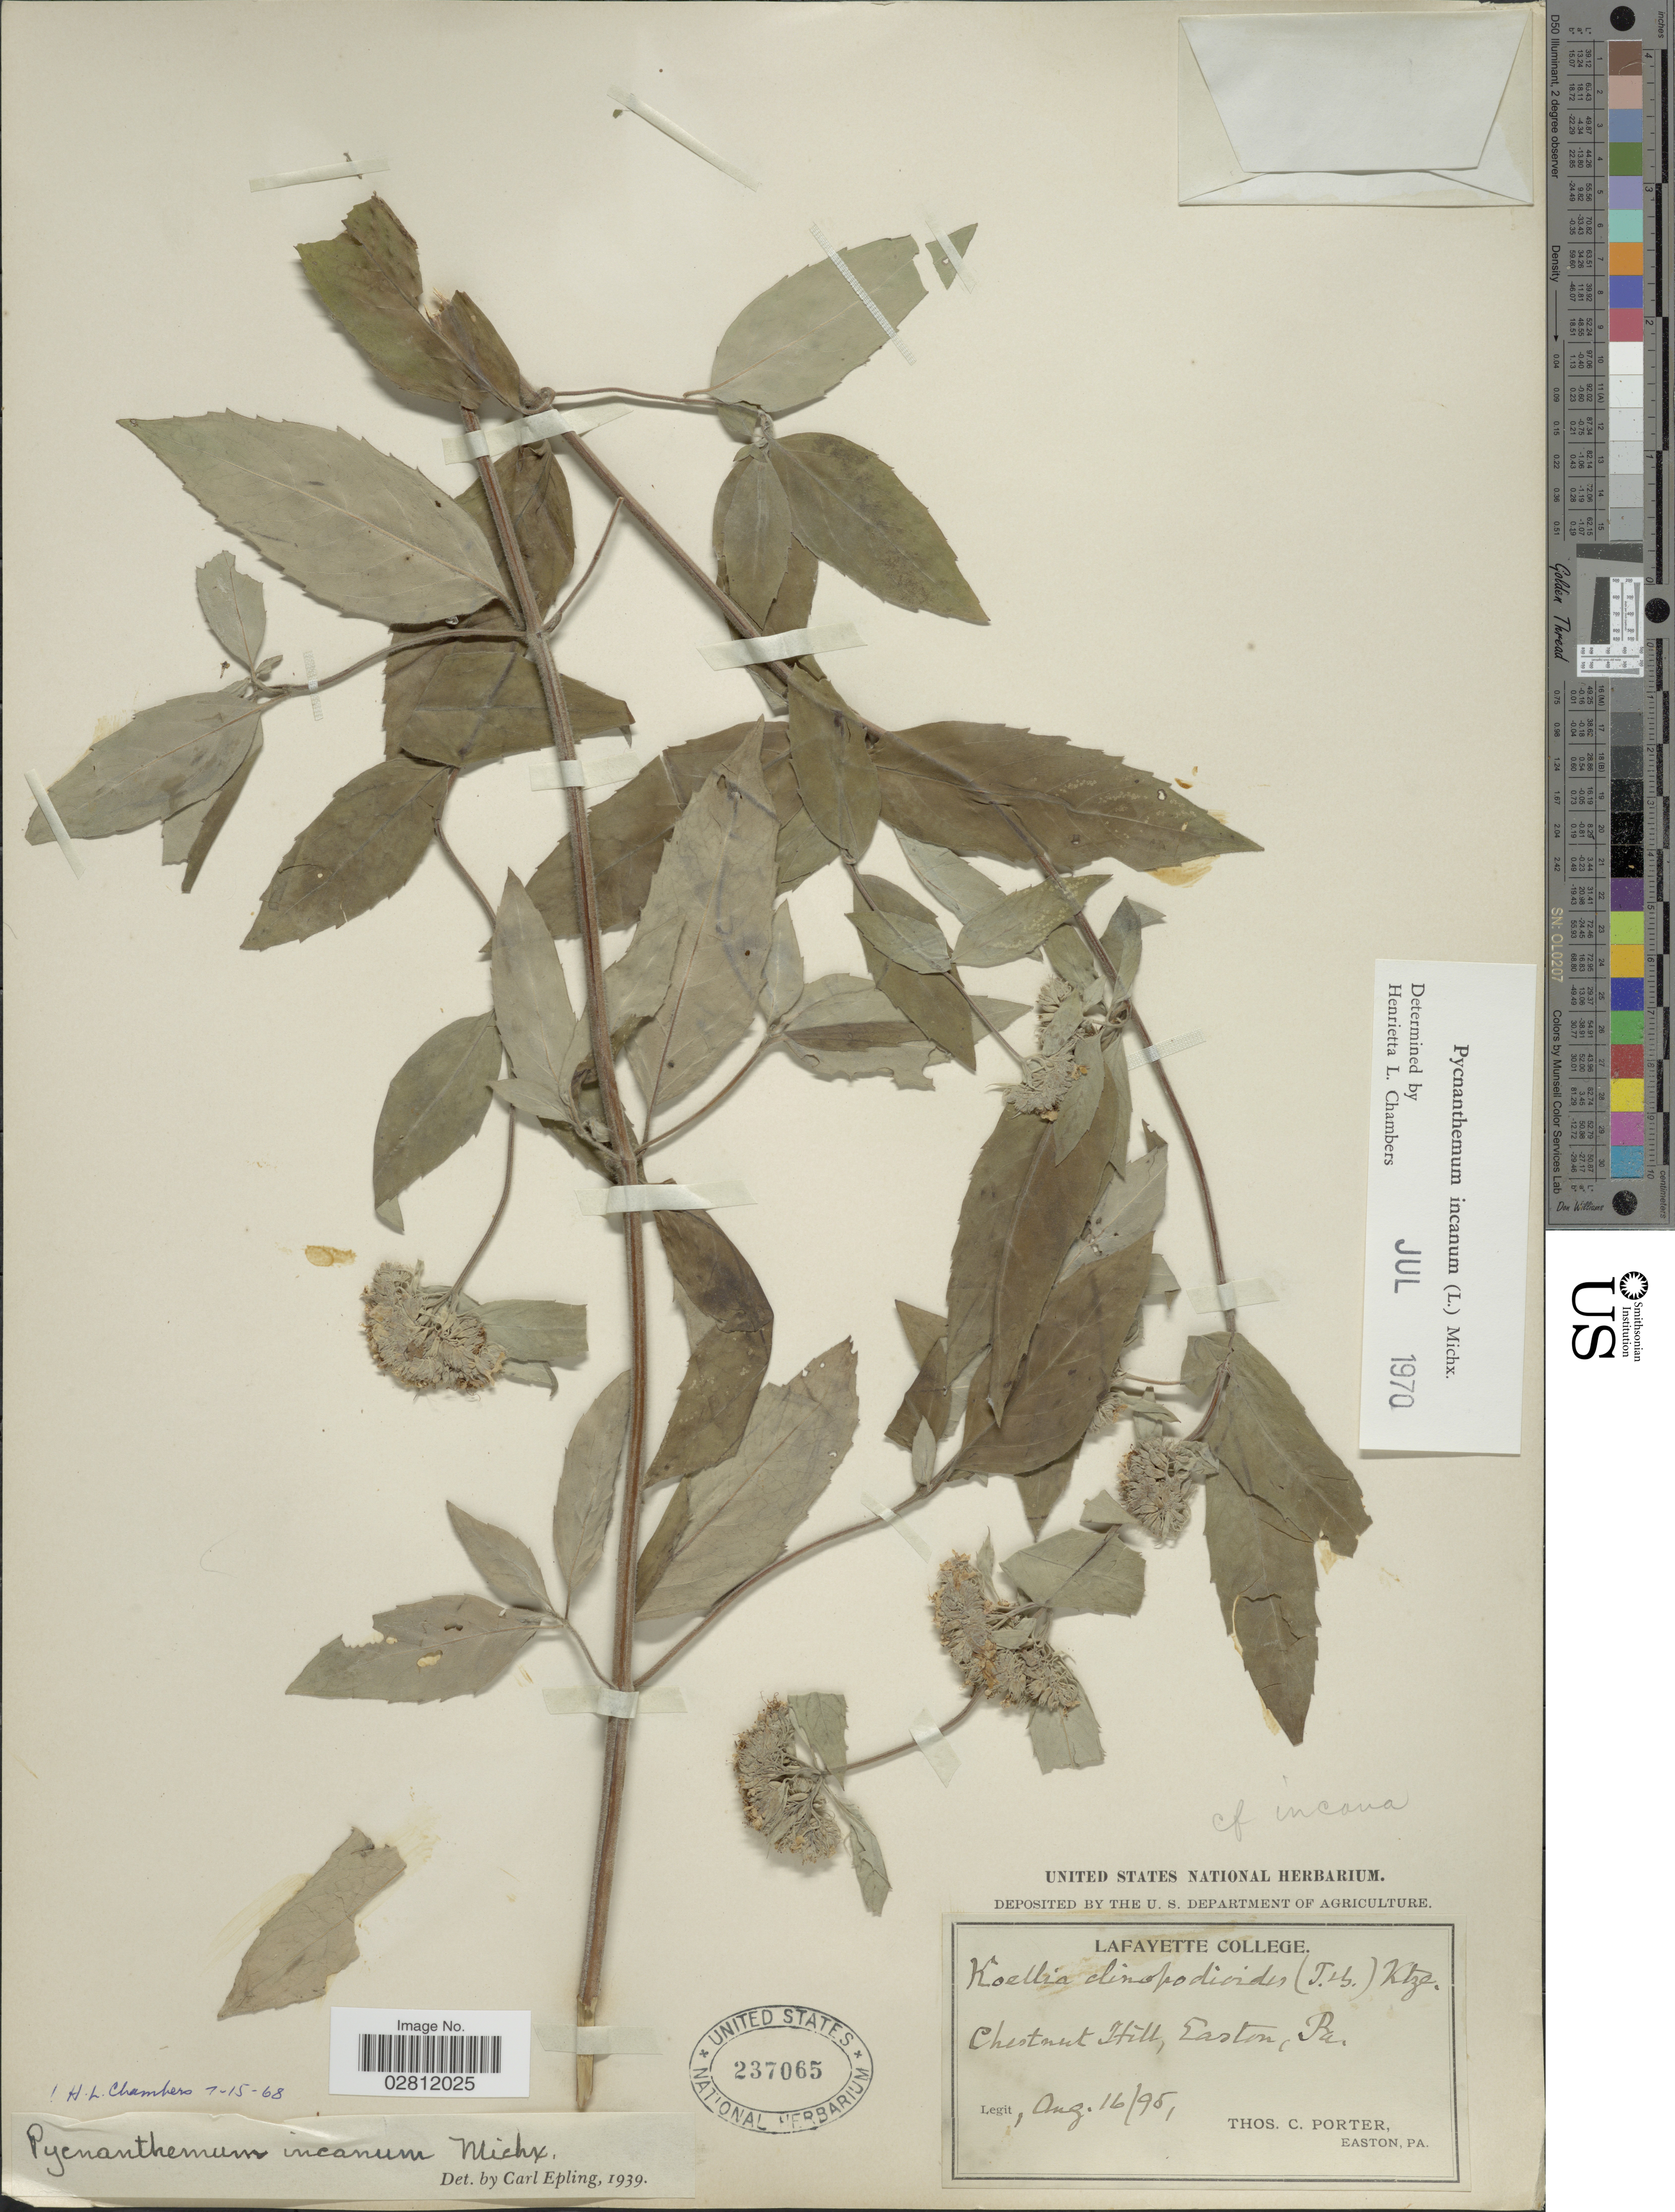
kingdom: Plantae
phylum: Tracheophyta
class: Magnoliopsida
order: Lamiales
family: Lamiaceae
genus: Pycnanthemum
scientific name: Pycnanthemum incanum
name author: (L.) Michx.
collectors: T. Porter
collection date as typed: Transcribed d/m/y: 16/8/95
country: United States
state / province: Pennsylvania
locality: Chestnut Hill, Eastern, Pa.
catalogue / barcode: US 237065